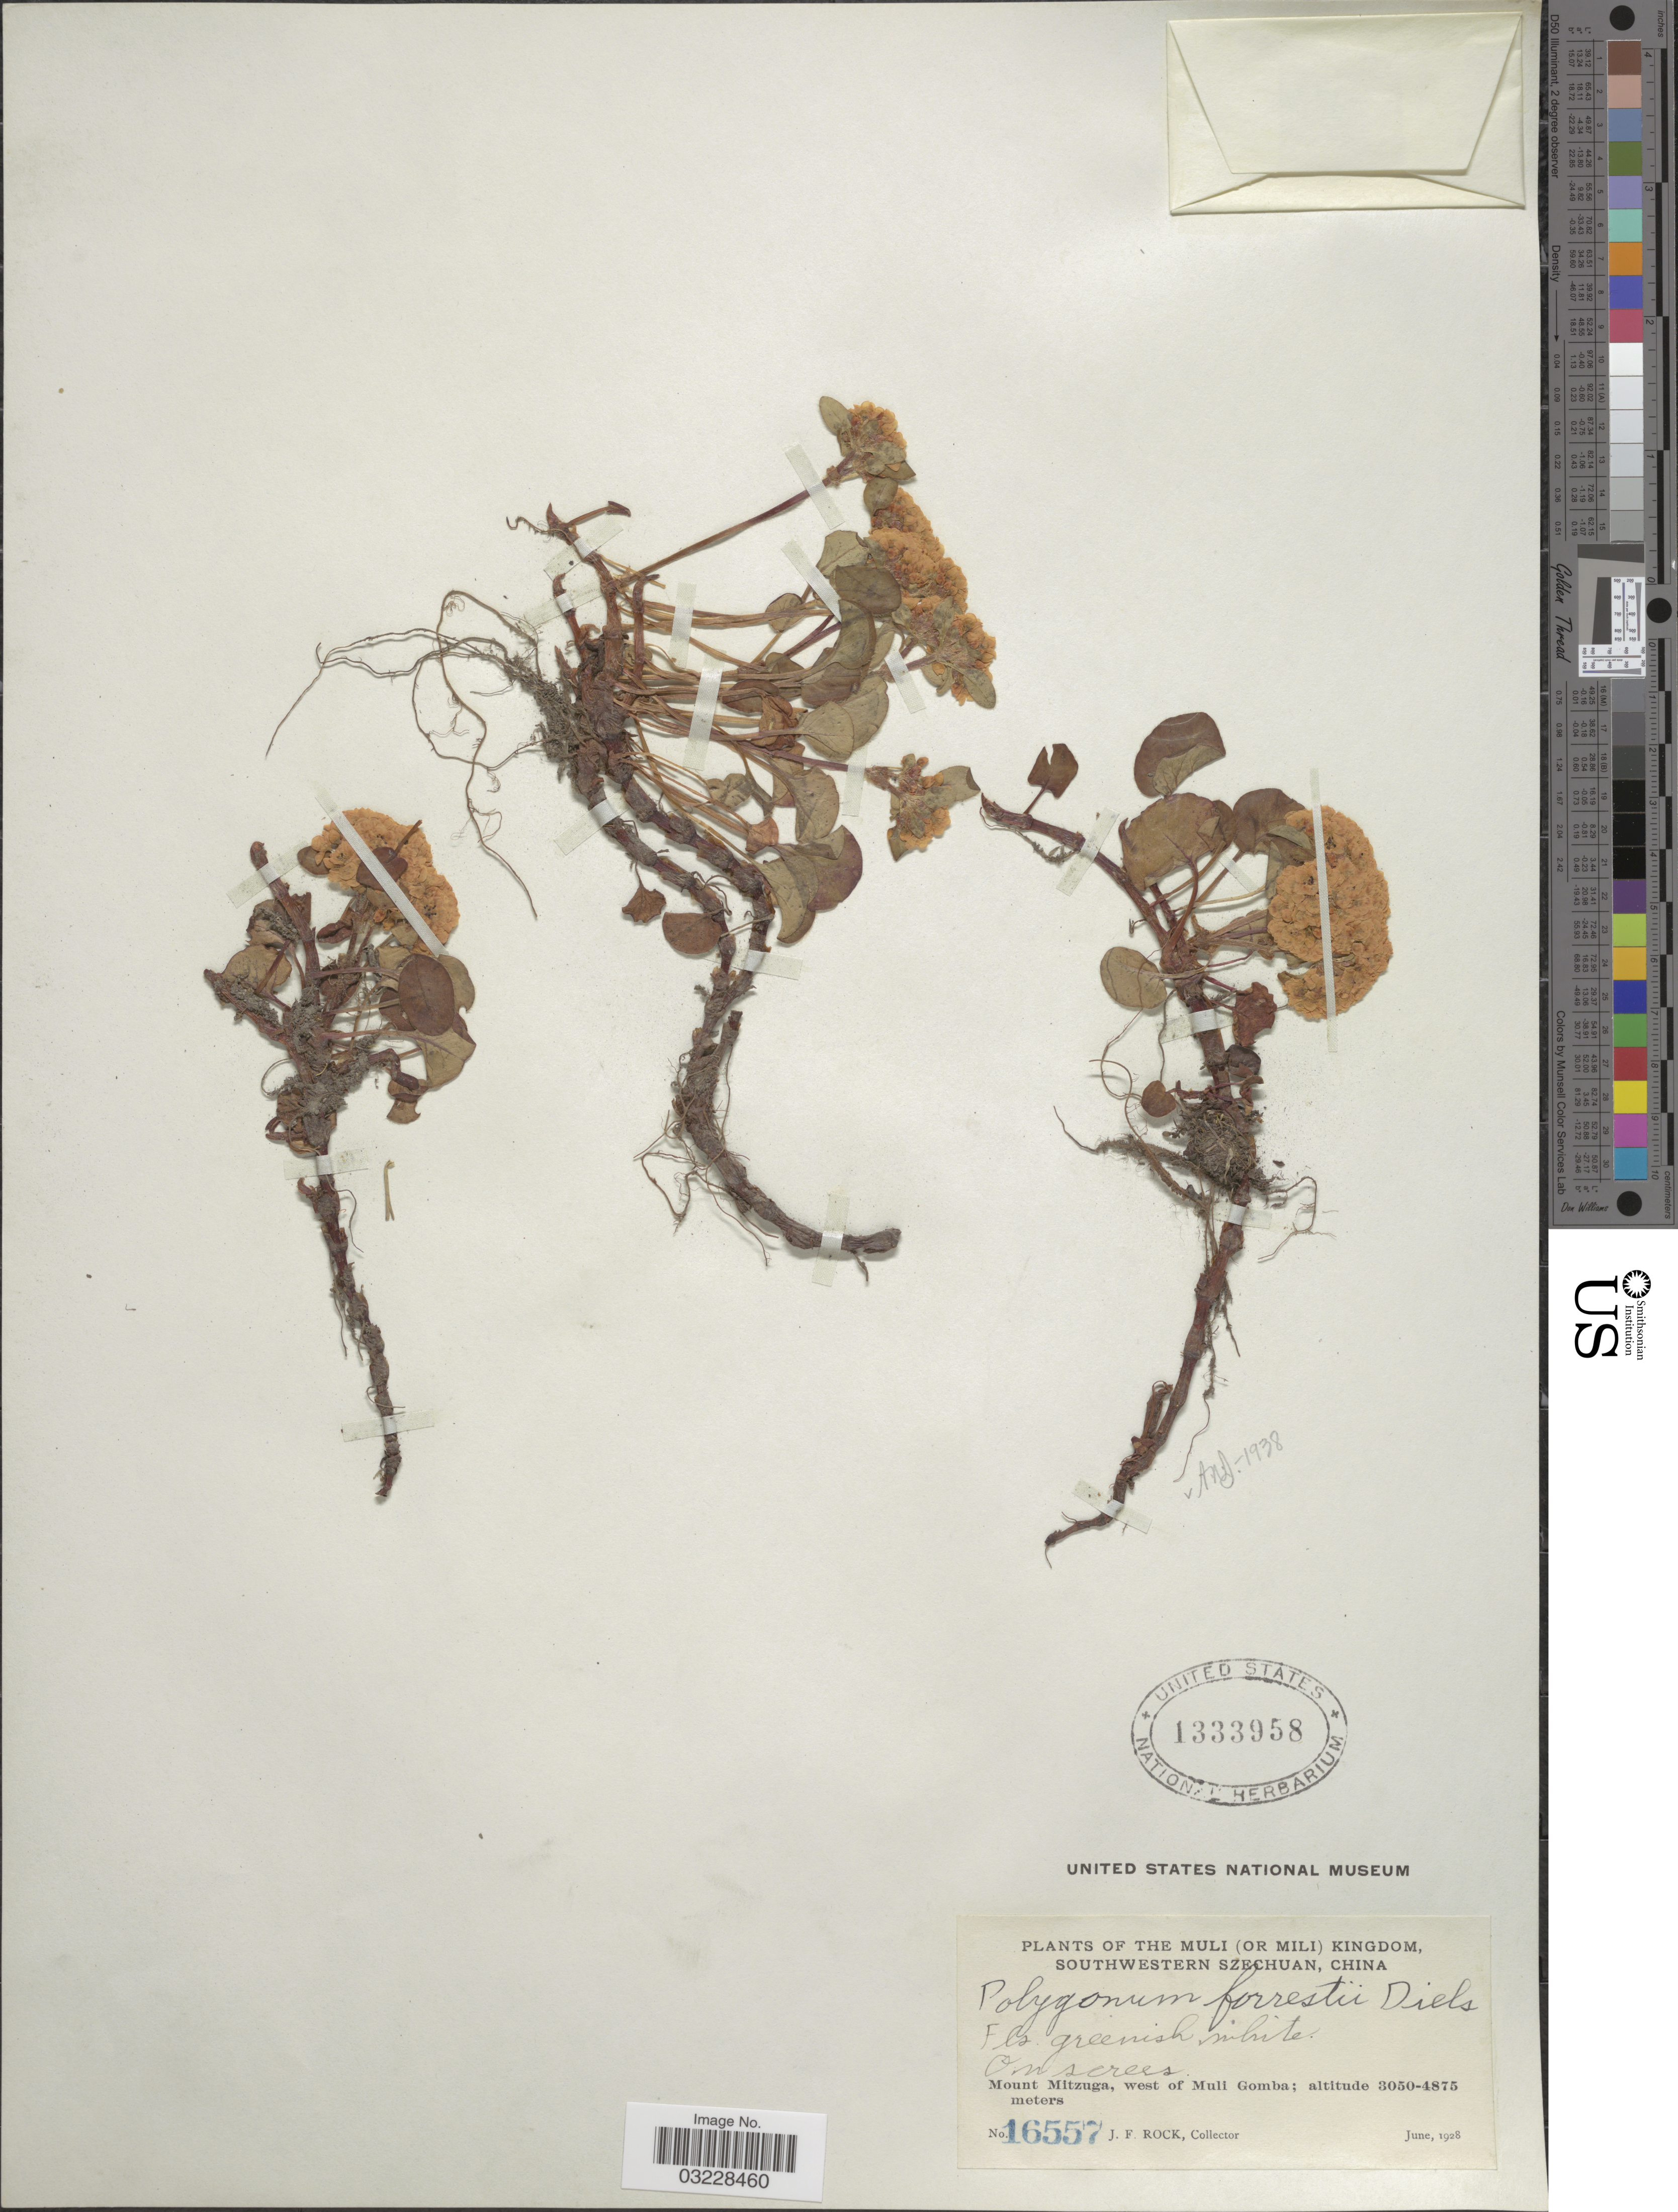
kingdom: Plantae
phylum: Tracheophyta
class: Magnoliopsida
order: Caryophyllales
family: Polygonaceae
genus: Koenigia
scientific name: Koenigia forrestii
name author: (Diels) T.M. Schust. & Měsíček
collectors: J. Rock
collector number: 16557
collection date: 1928-06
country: China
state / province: Sichuan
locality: Muli (or Mili) Kingdom, Southwestern Szechuan. Mount Mitzuga, west of Muli Gomba.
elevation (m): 3050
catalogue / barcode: US 1333958